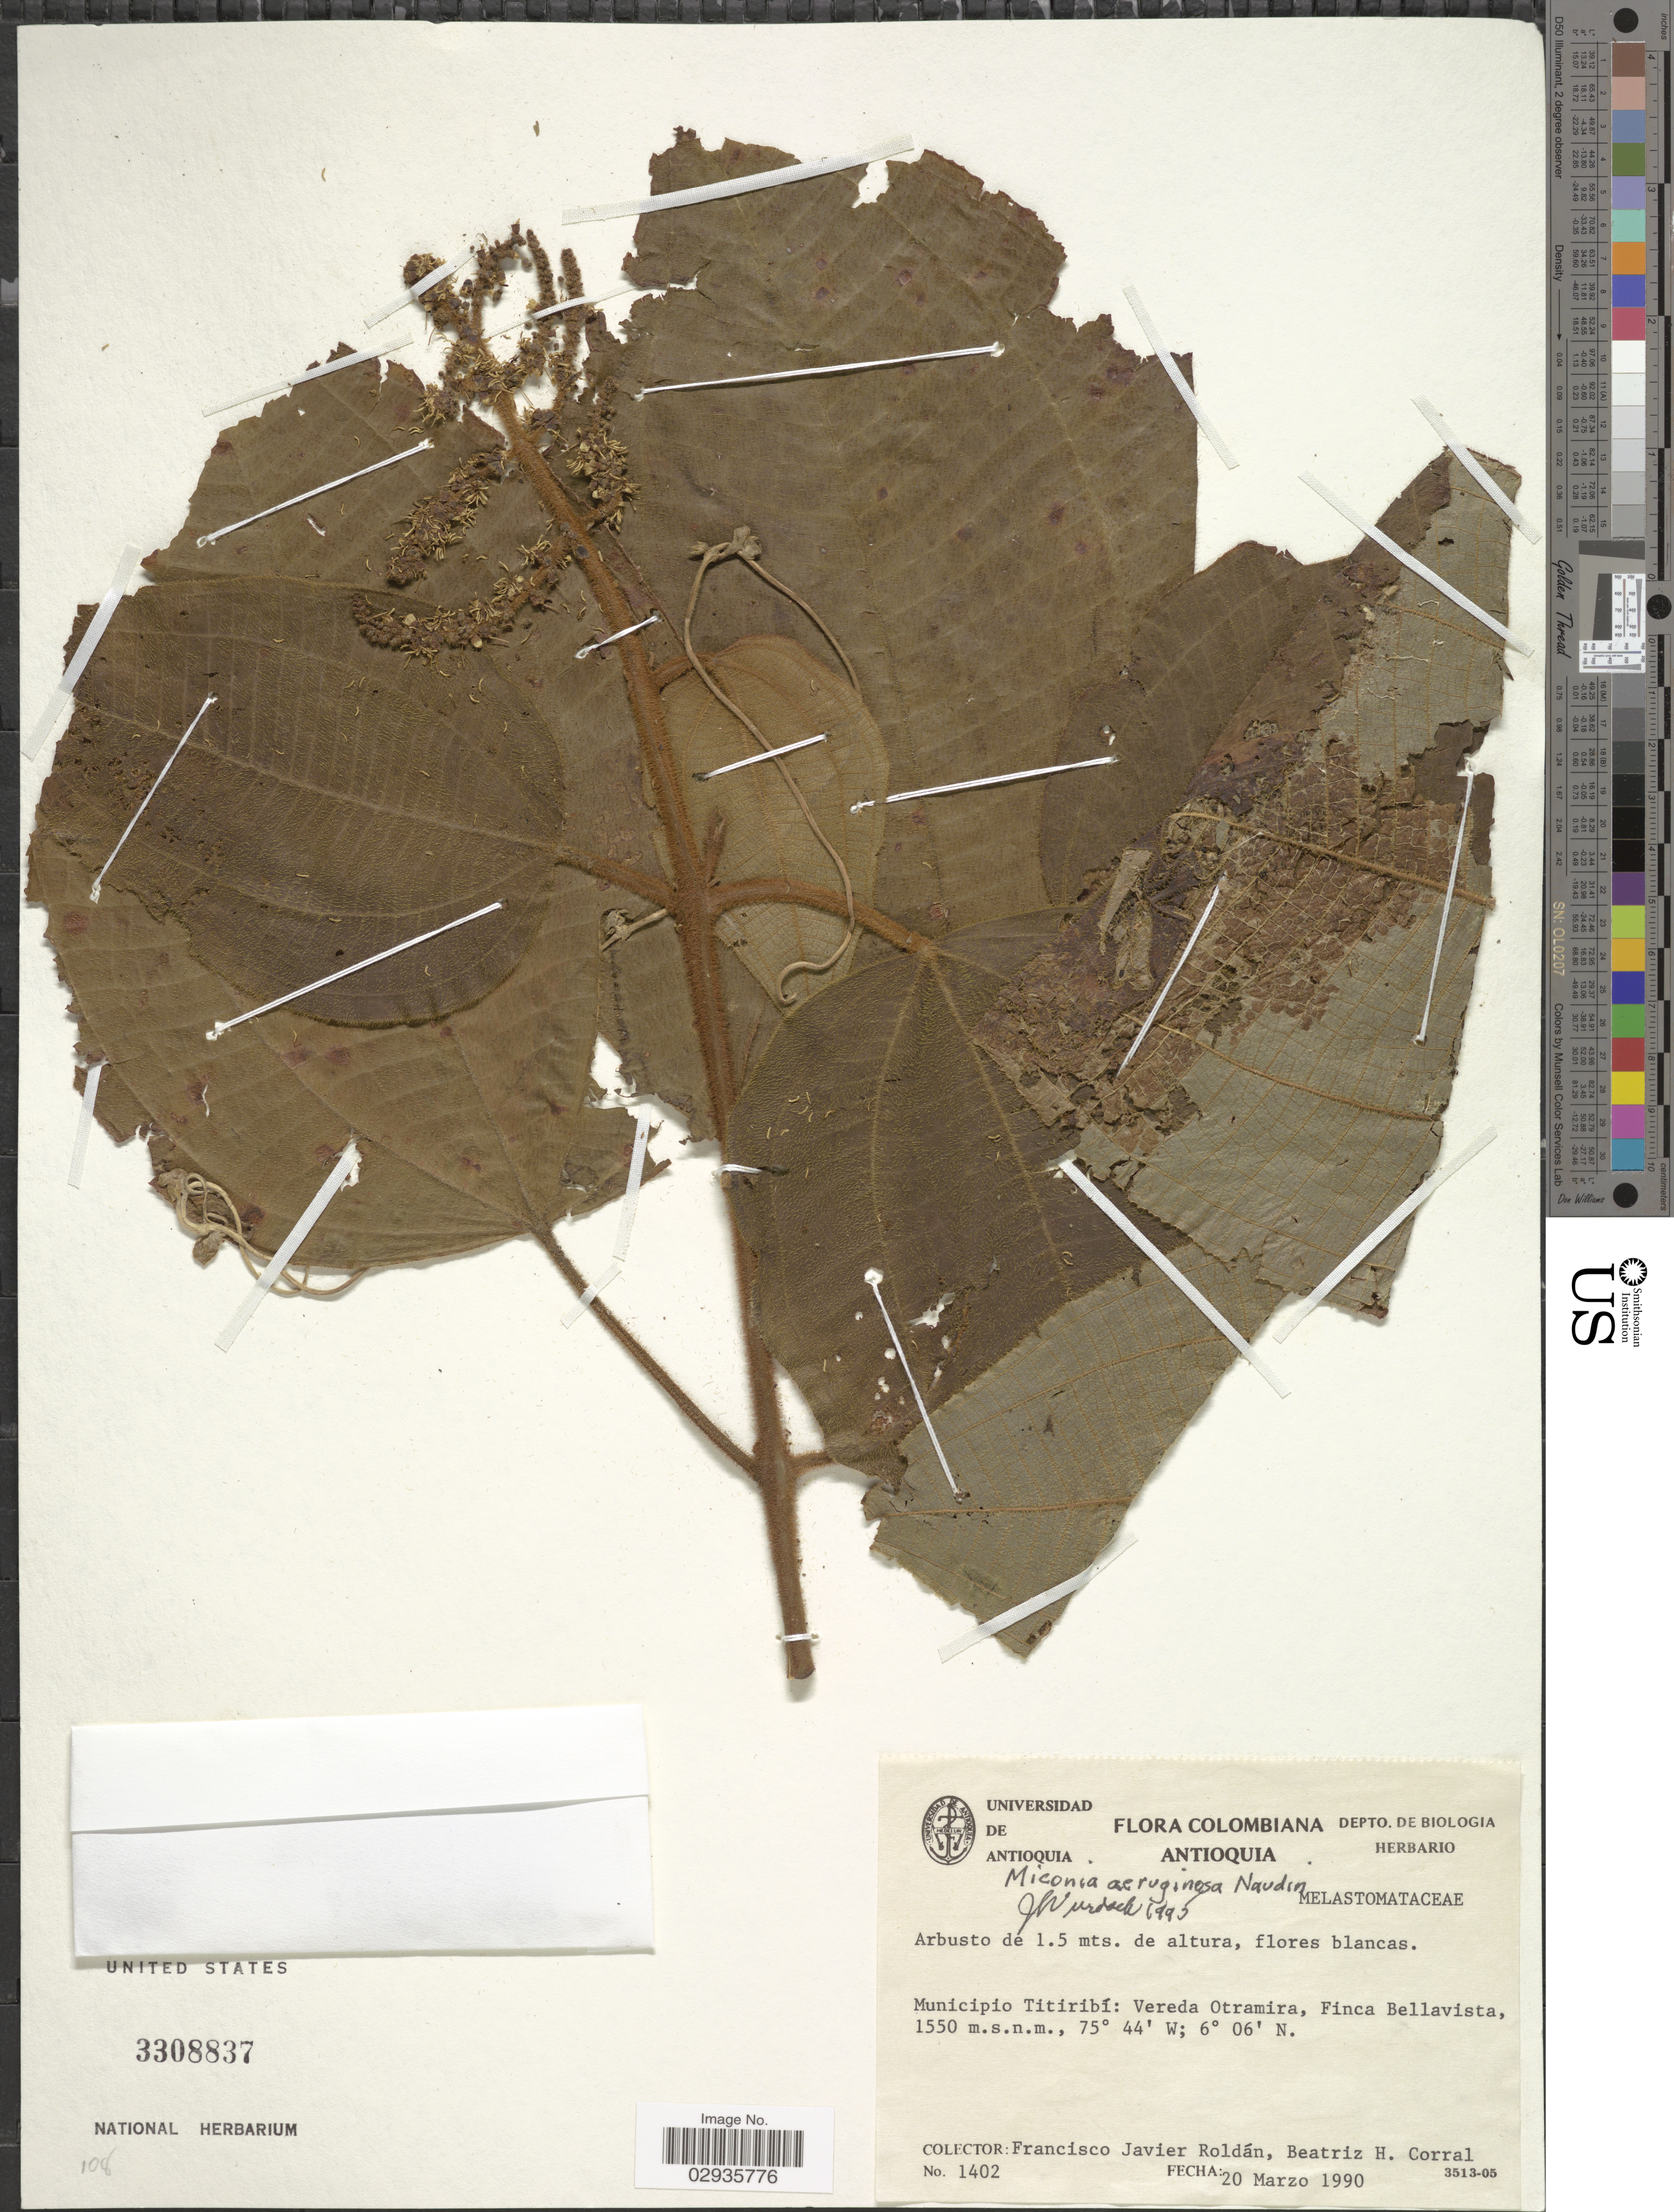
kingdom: Plantae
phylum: Tracheophyta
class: Magnoliopsida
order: Myrtales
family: Melastomataceae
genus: Miconia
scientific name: Miconia aeruginosa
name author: Naudin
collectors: F. J. Roldán & B. Corral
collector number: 1402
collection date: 1990-03-20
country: Colombia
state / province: Antioquia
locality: Municipio Titiribí: Vereda Otramira, Finca Bellavista.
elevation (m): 1550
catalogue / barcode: US 3308837